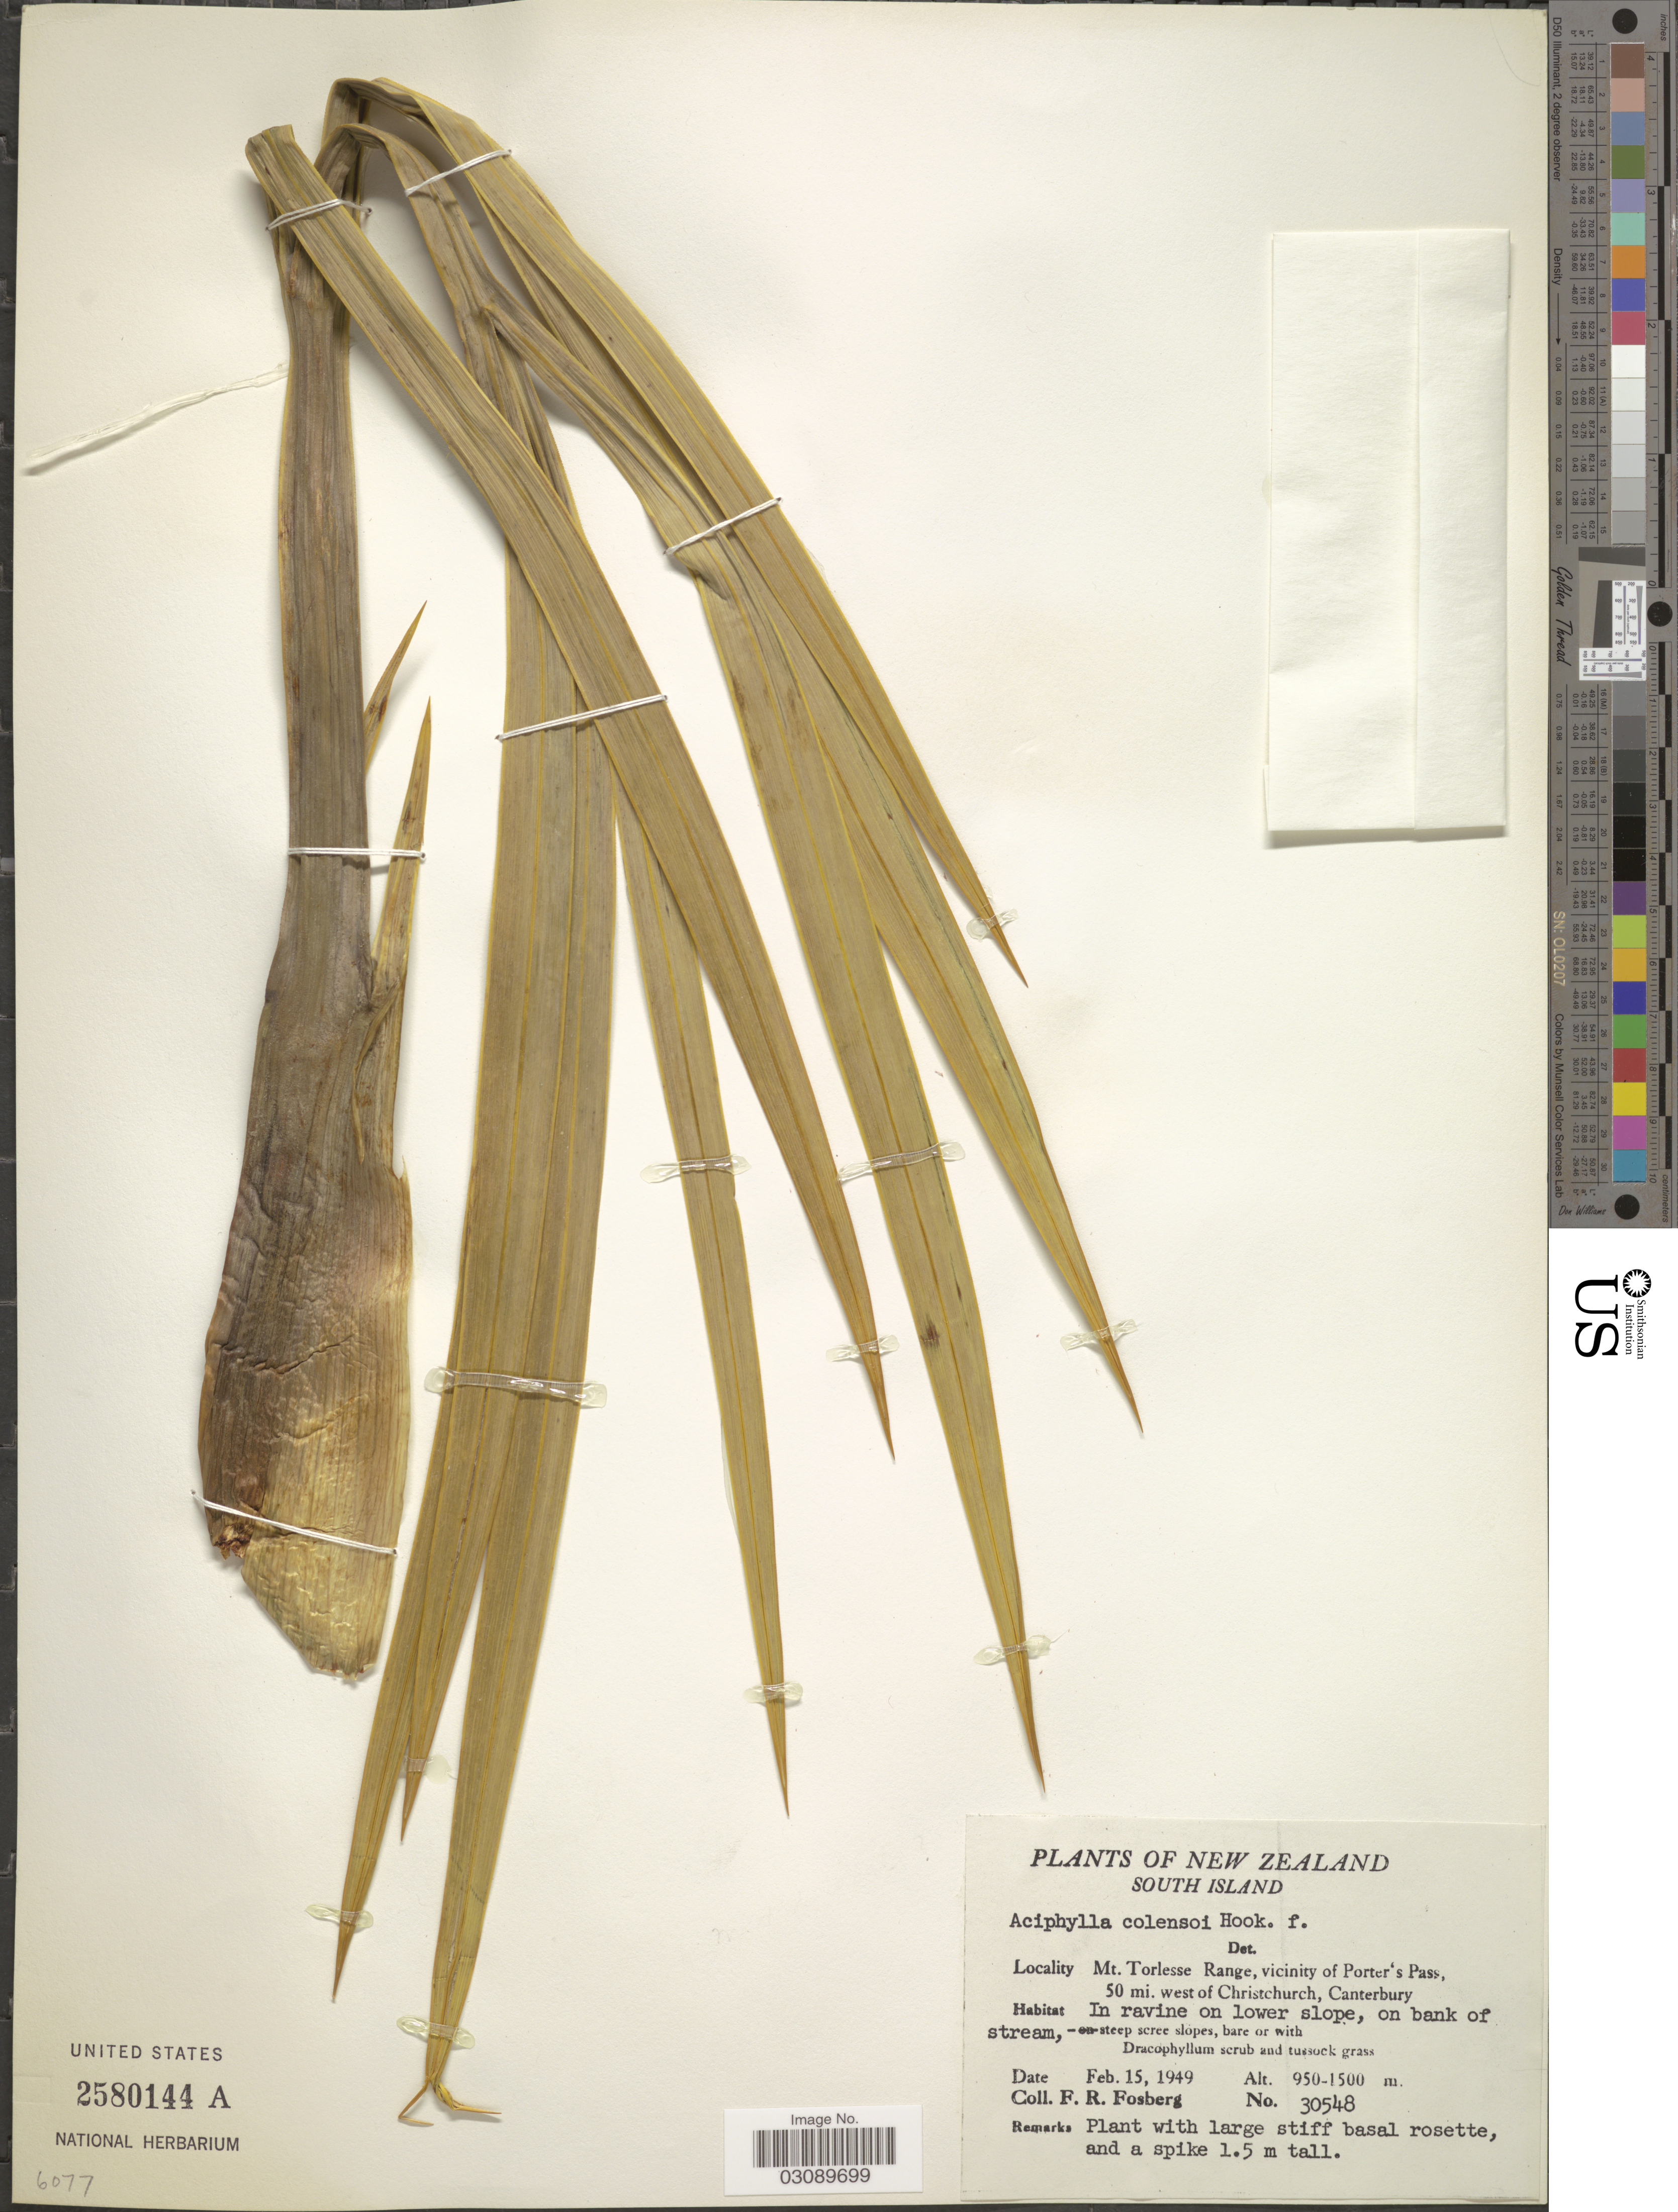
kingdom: Plantae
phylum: Tracheophyta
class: Magnoliopsida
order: Apiales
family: Apiaceae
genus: Aciphylla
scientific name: Aciphylla colensoi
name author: Hook. f.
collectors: F. R. Fosberg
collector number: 30548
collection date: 1949-02-15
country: New Zealand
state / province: Canterbury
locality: South Island. Mt. Torlesse. Range, vicinity of Porter's Pass, 50 mi. west of Christchurch.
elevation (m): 950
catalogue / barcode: US 2580144A